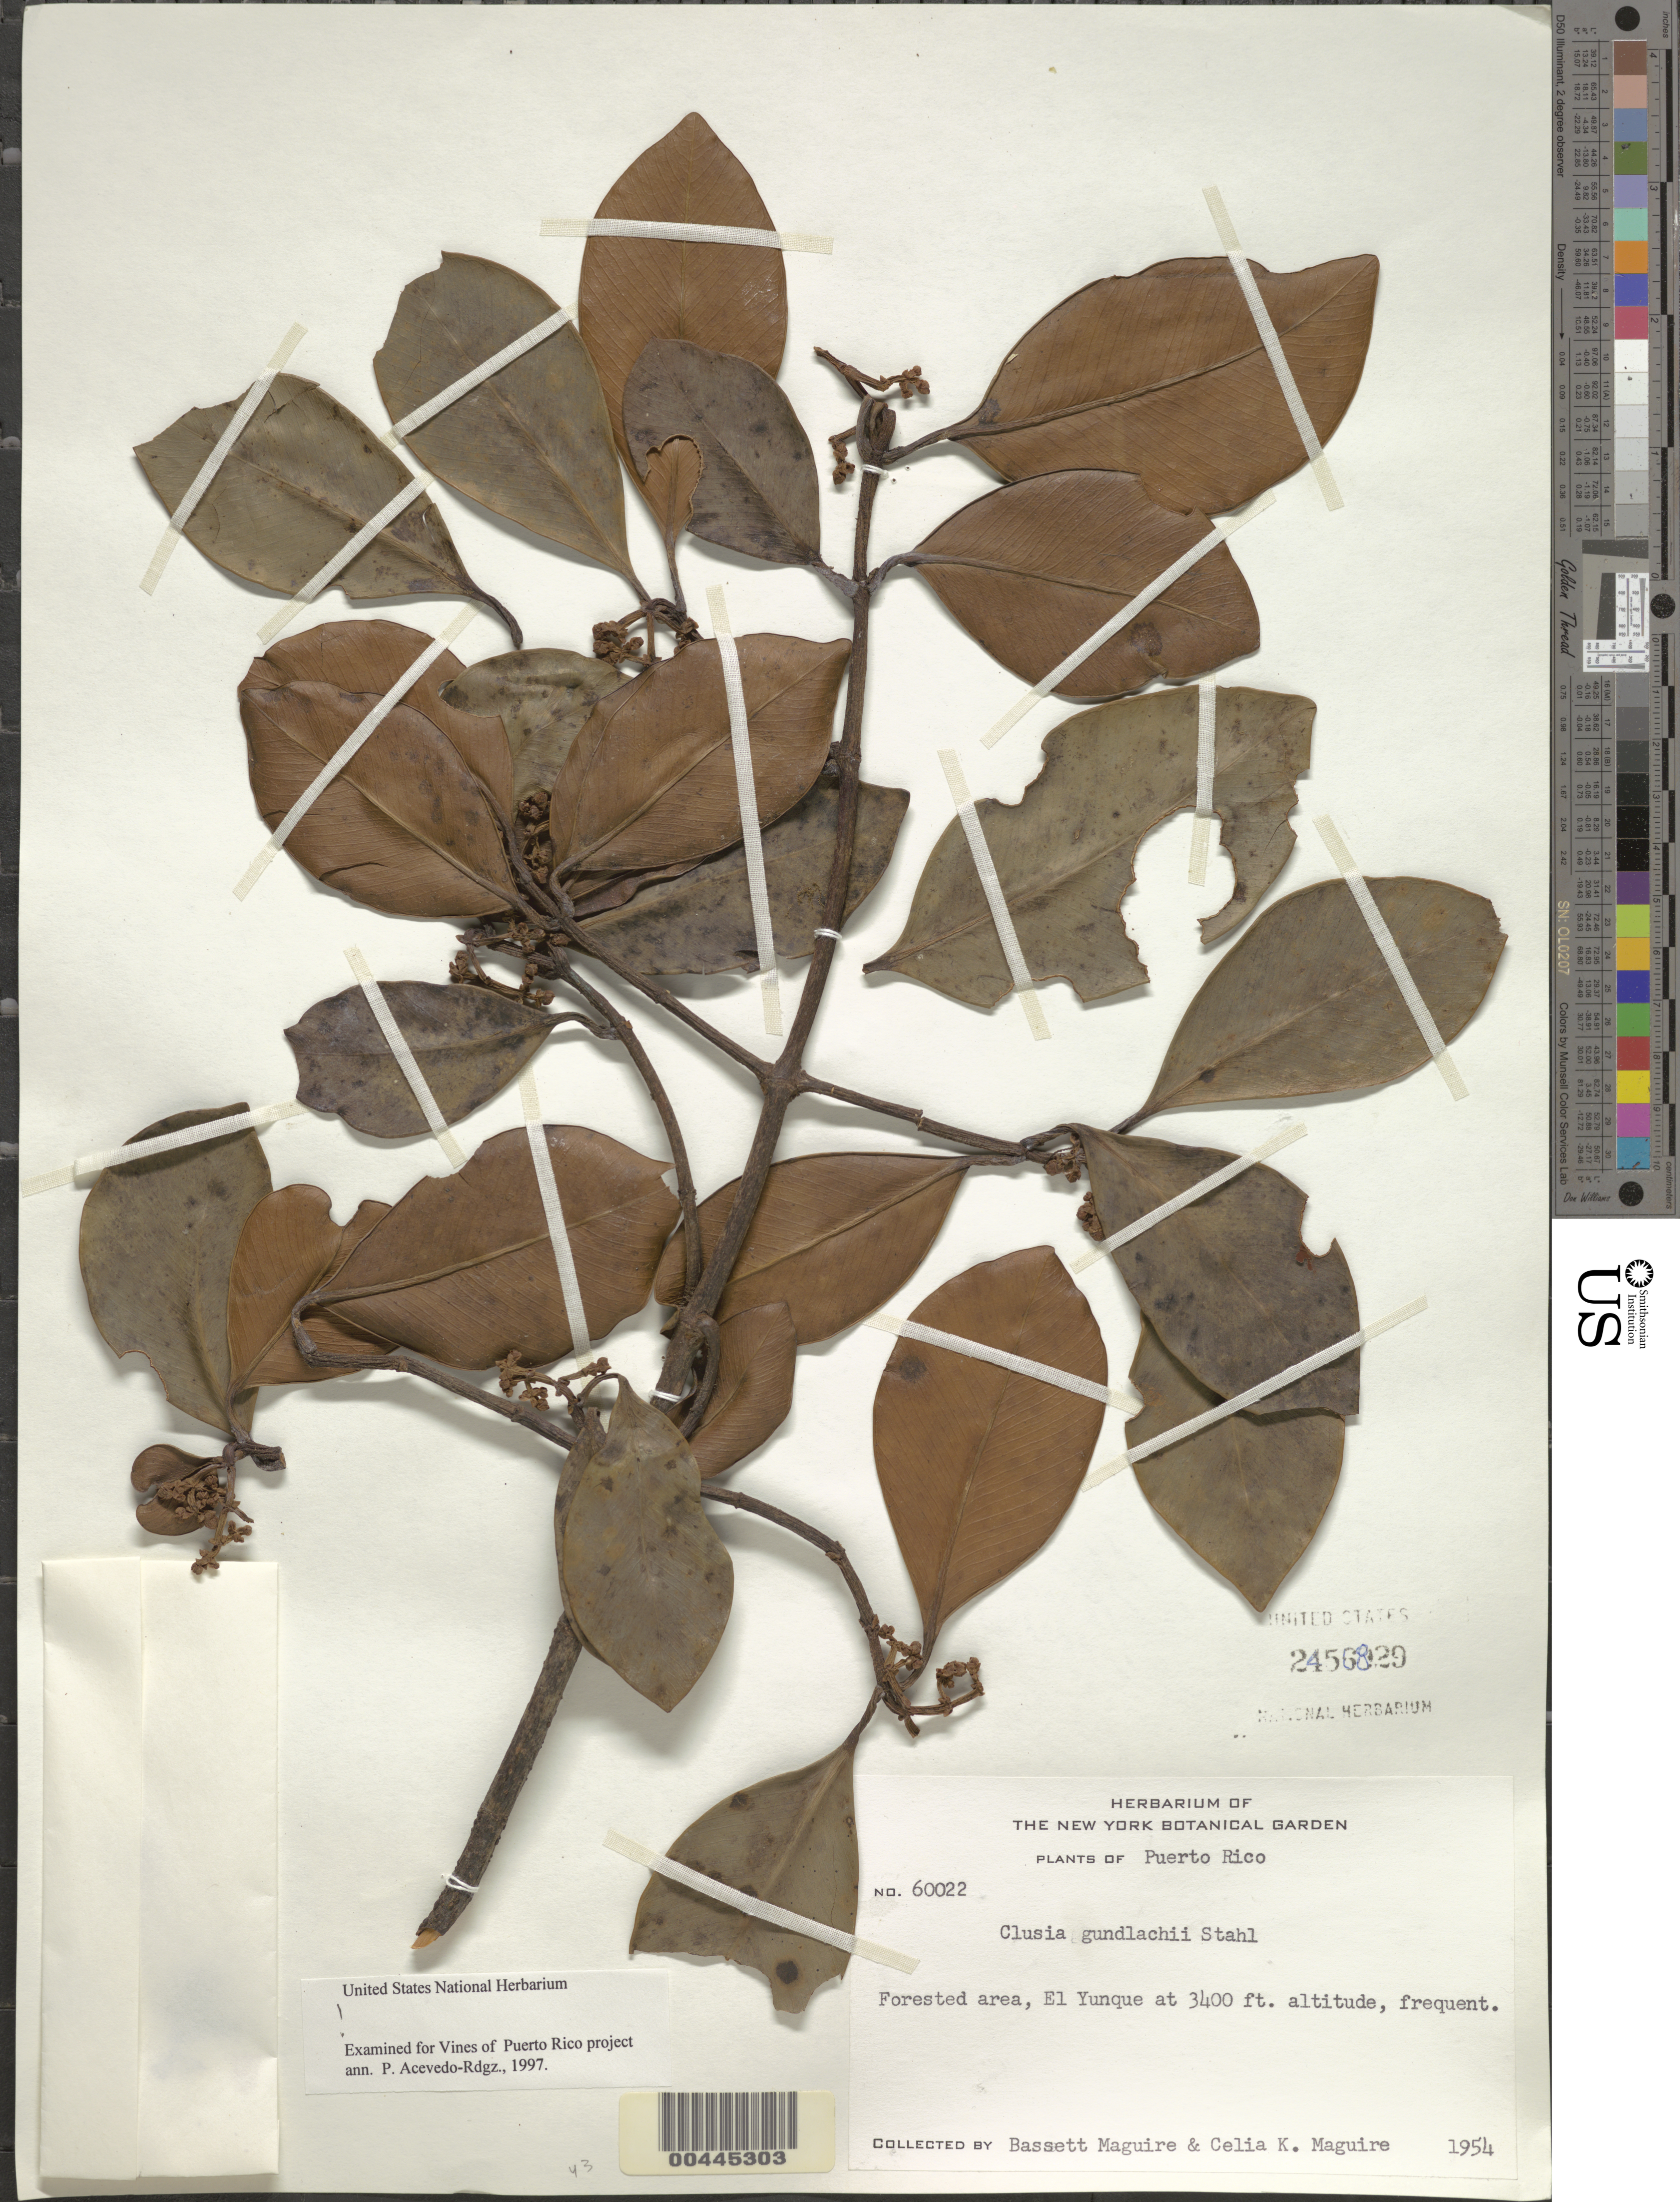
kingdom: Plantae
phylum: Tracheophyta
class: Magnoliopsida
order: Malpighiales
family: Clusiaceae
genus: Clusia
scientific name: Clusia gundlachii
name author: A. Stahl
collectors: B. Maguire & C. K. Maguire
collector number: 60022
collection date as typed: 1954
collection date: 1954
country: Puerto Rico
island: Greater Antilles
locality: El Yunque. Forested area.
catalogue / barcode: US 2456829